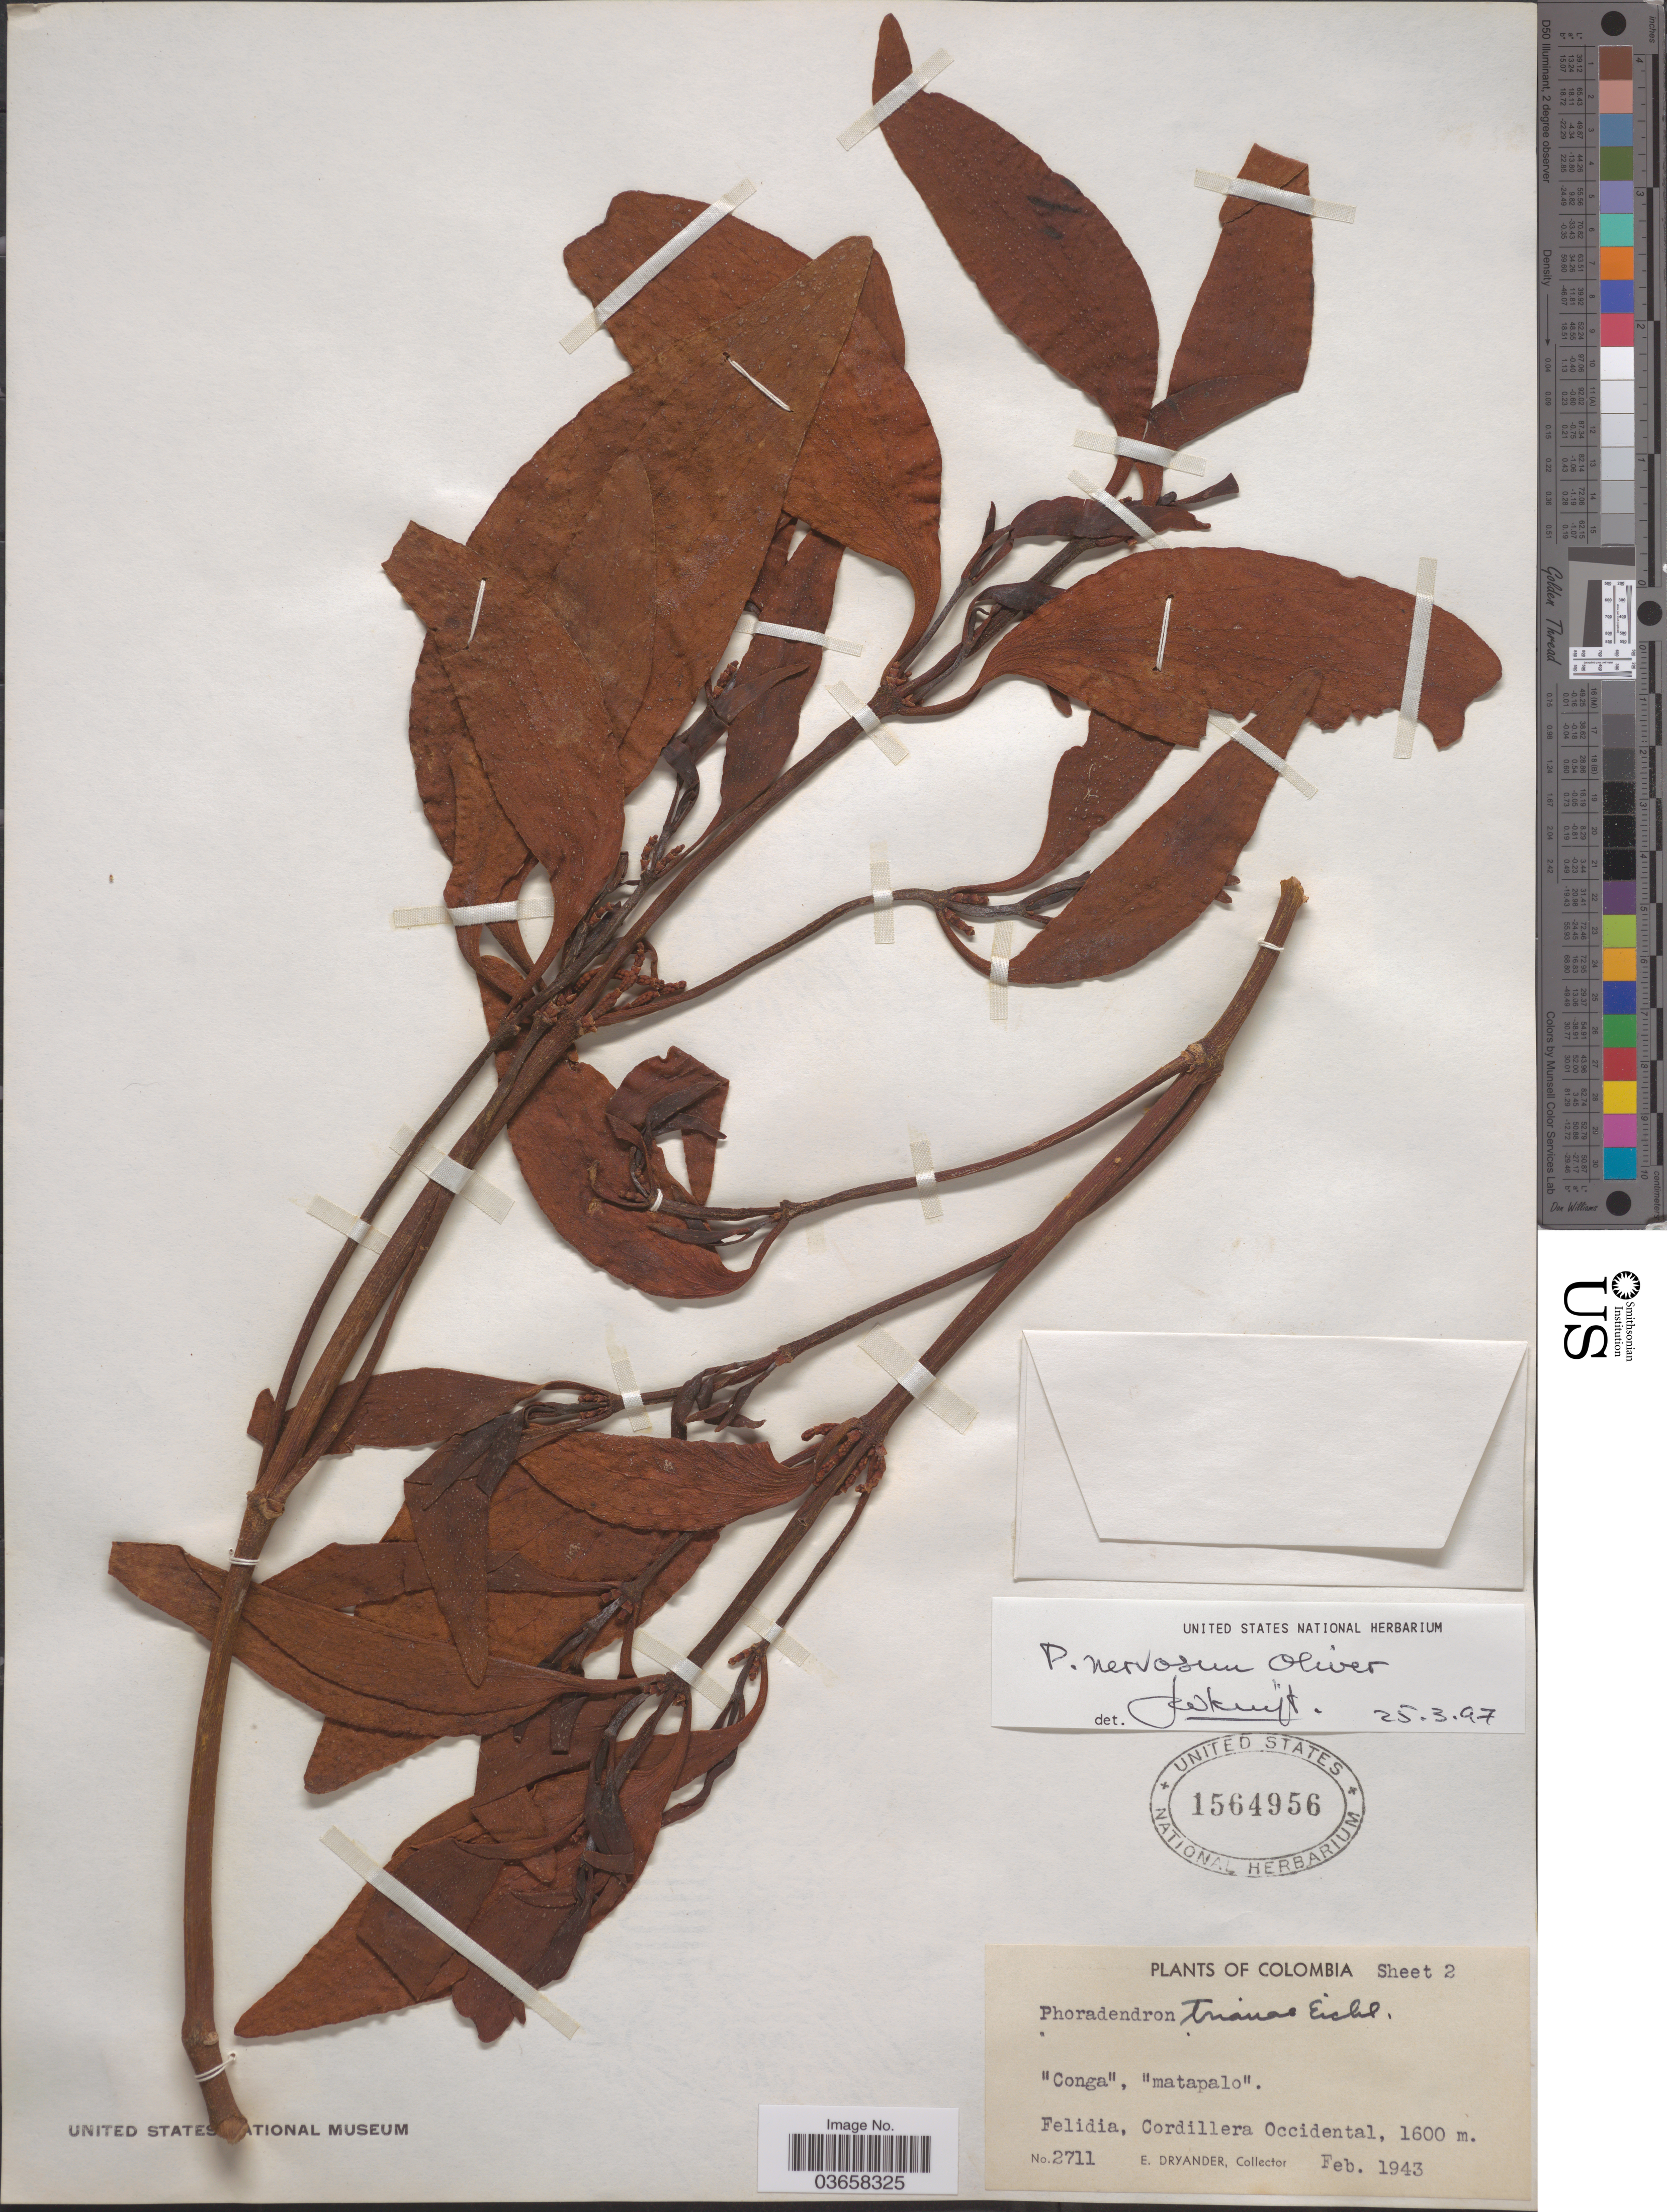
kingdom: Plantae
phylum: Tracheophyta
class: Magnoliopsida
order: Santalales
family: Viscaceae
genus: Phoradendron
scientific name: Phoradendron nervosum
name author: Oliv.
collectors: E. Dryander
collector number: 2711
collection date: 1943-02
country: Colombia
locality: Felidia, Cordillera Occidental.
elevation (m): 1600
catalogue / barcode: US 1564956